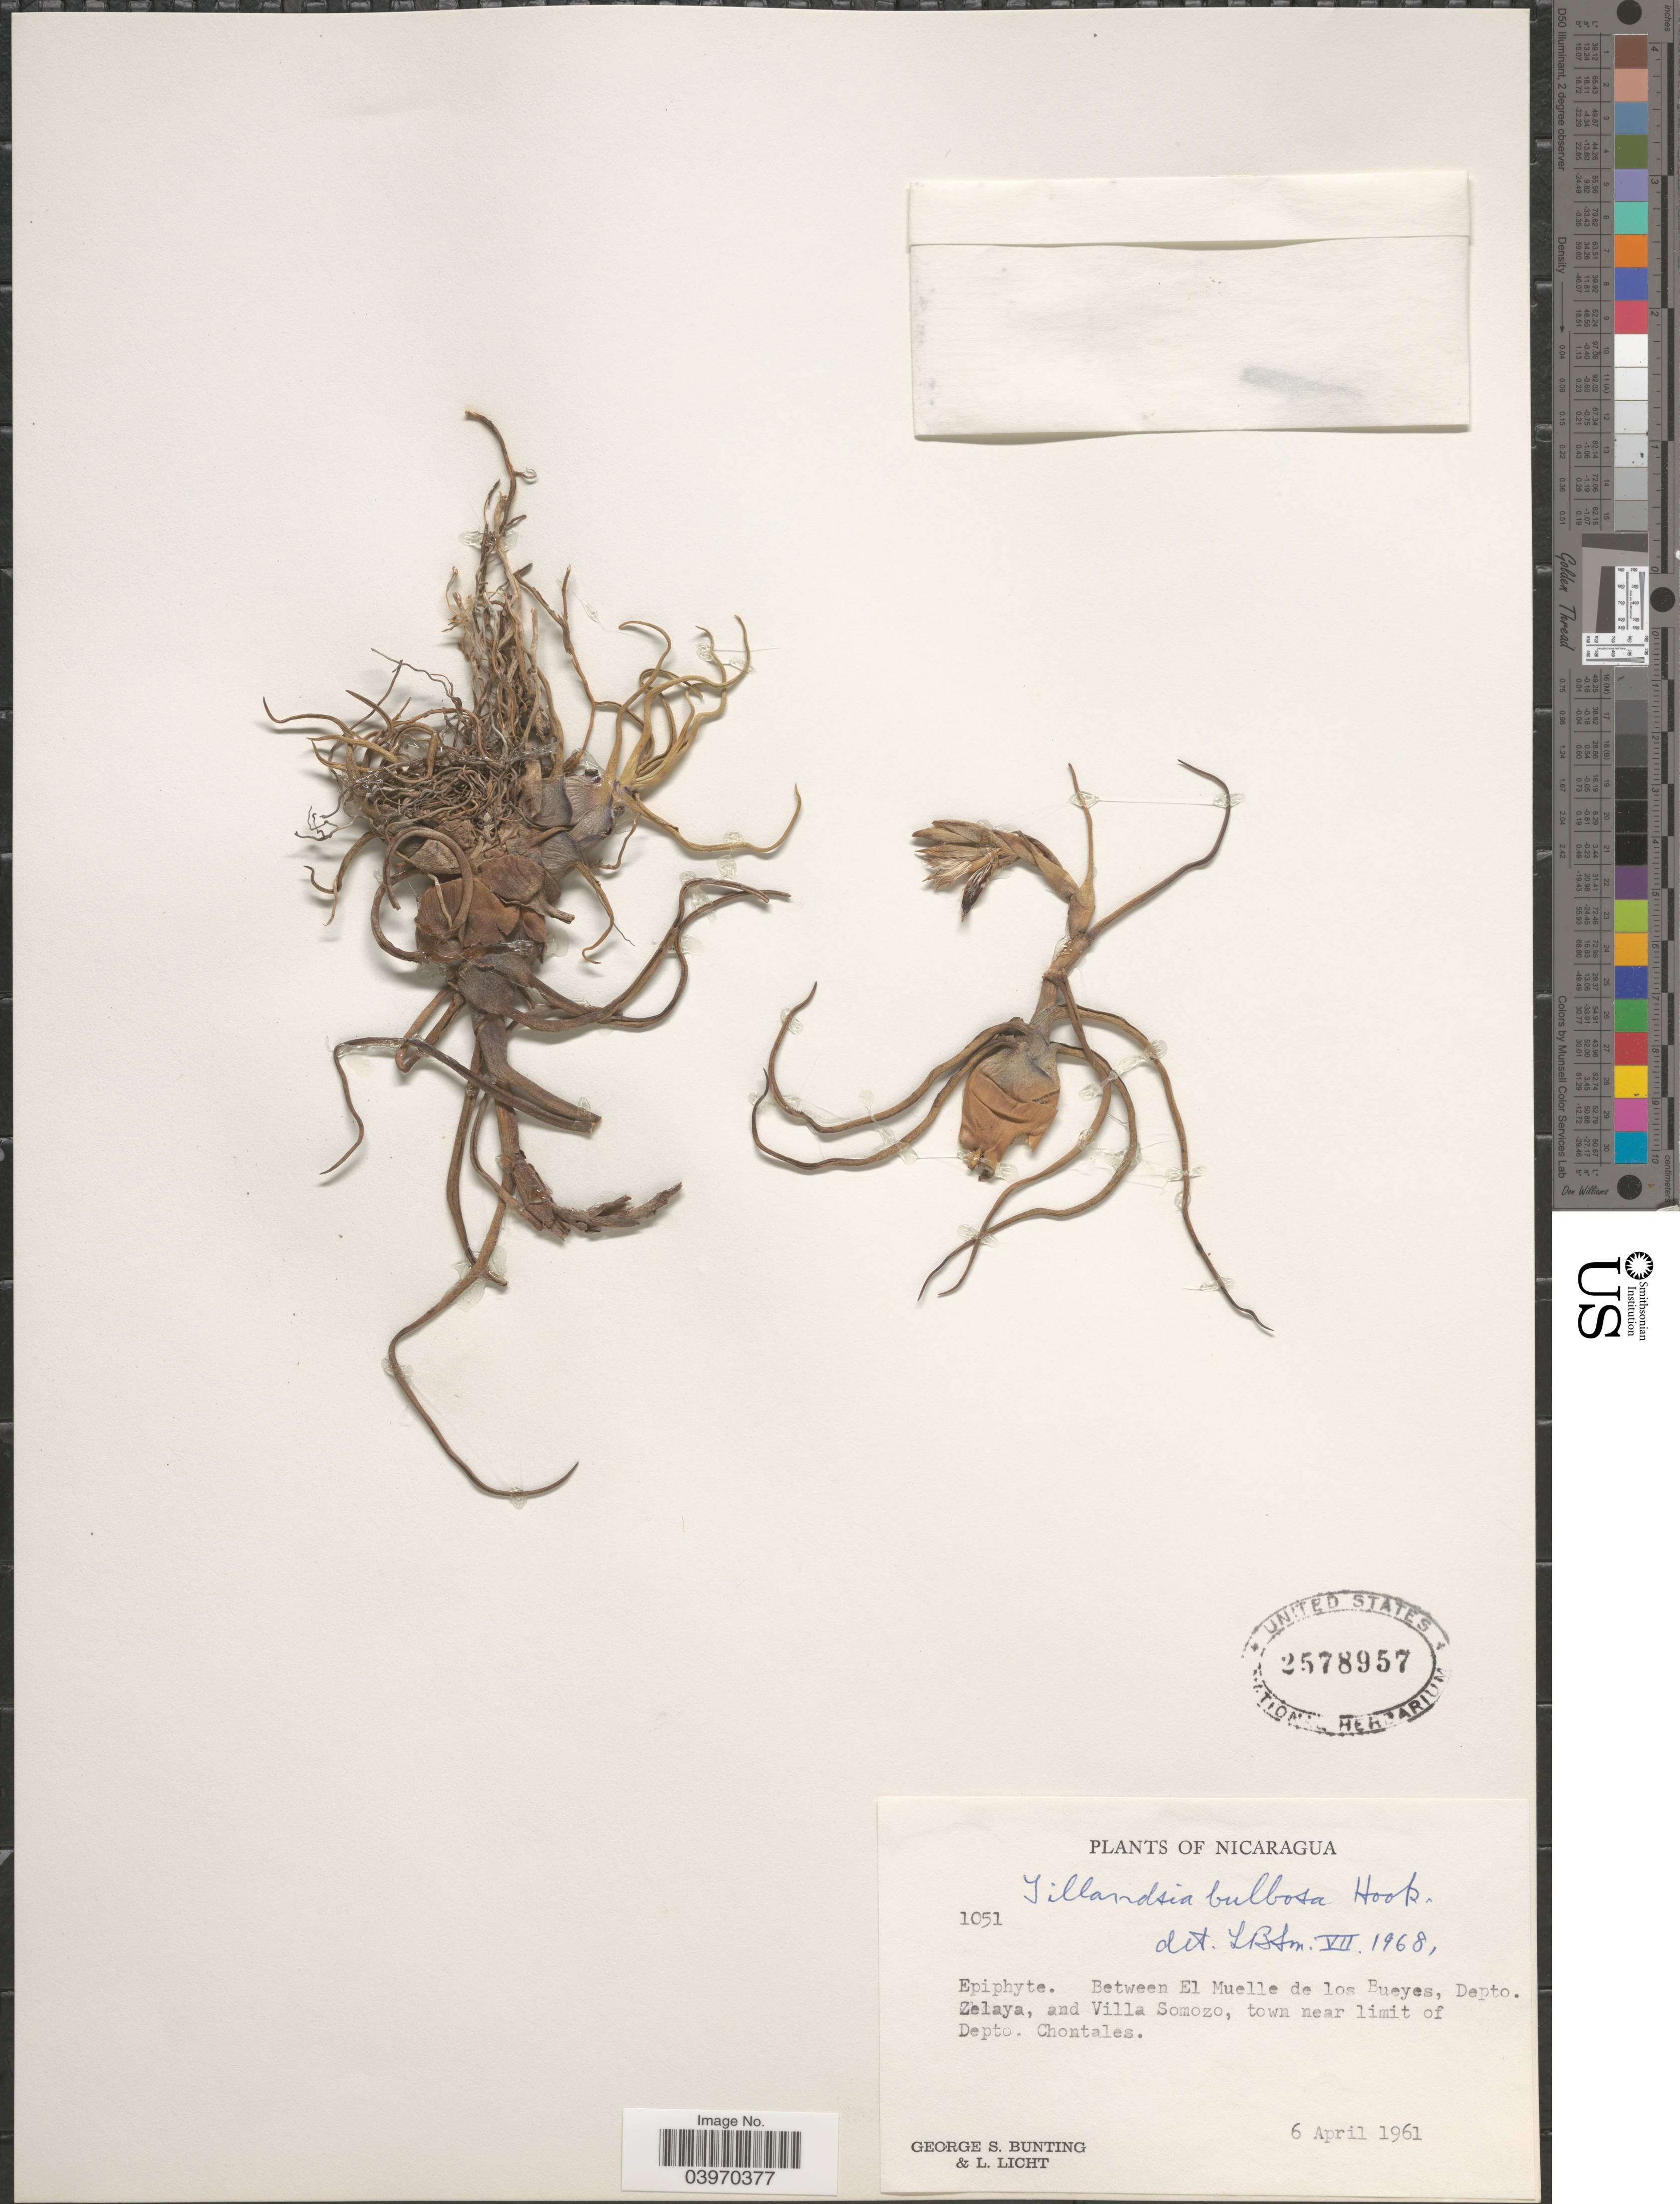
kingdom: Plantae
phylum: Tracheophyta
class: Liliopsida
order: Poales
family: Bromeliaceae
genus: Tillandsia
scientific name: Tillandsia bulbosa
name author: Hook.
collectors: G. S. Bunting & L. Licht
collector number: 1051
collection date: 1961-04-06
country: Nicaragua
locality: Between El Muelle de los Bueyes, Depto. Zelaya, and Villa Somozo, town near limit of Depto. Chontales.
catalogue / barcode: US 2578957